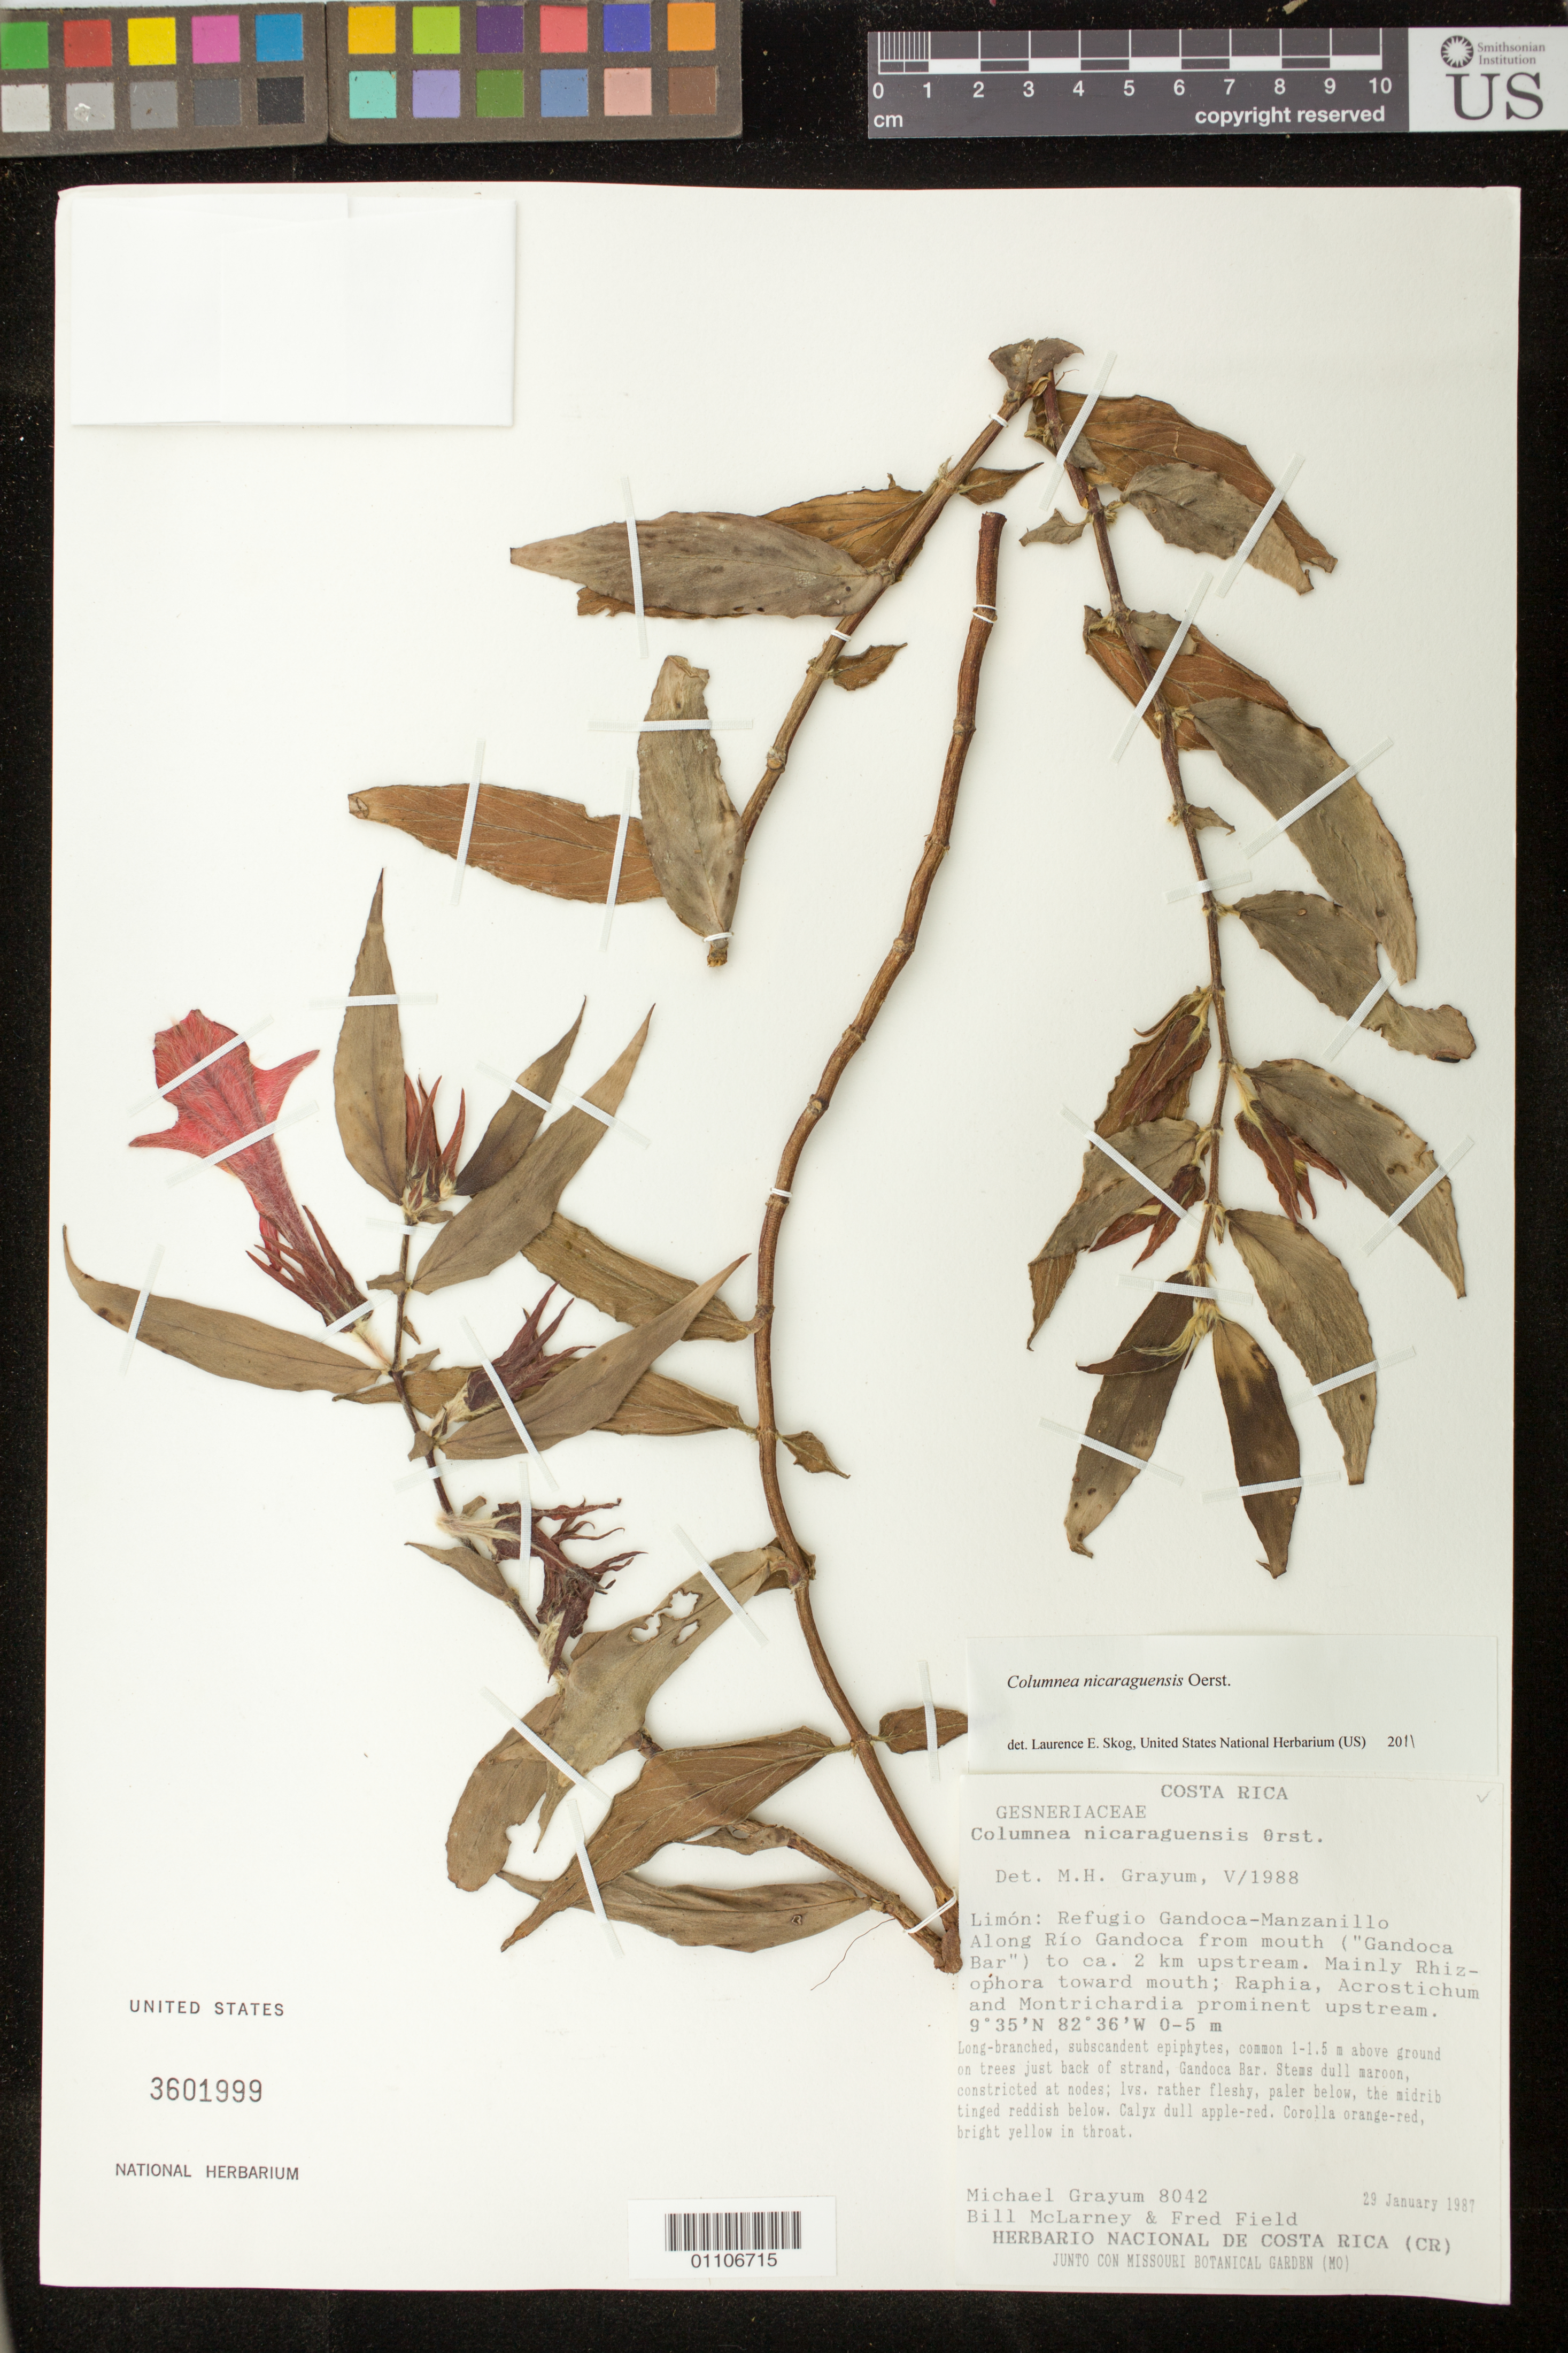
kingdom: Plantae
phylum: Tracheophyta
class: Magnoliopsida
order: Lamiales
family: Gesneriaceae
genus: Columnea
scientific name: Columnea nicaraguensis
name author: Oerst.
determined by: Skog, Laurence E.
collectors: M. H. Grayum, B. McLarney & F. Field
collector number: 8042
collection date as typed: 29 Jan 1987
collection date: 1987-01-29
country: Costa Rica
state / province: Limón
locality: Refugio Gandoca-Manzanillo: Along Rio Gandoca from mouth ("Gandoca Bar) to ca. 2 km upstream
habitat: Mainly Rhizophora toward mouth; Raphia, Acrostichum and Montrichardia prominent upstream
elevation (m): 0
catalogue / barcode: US 3601999